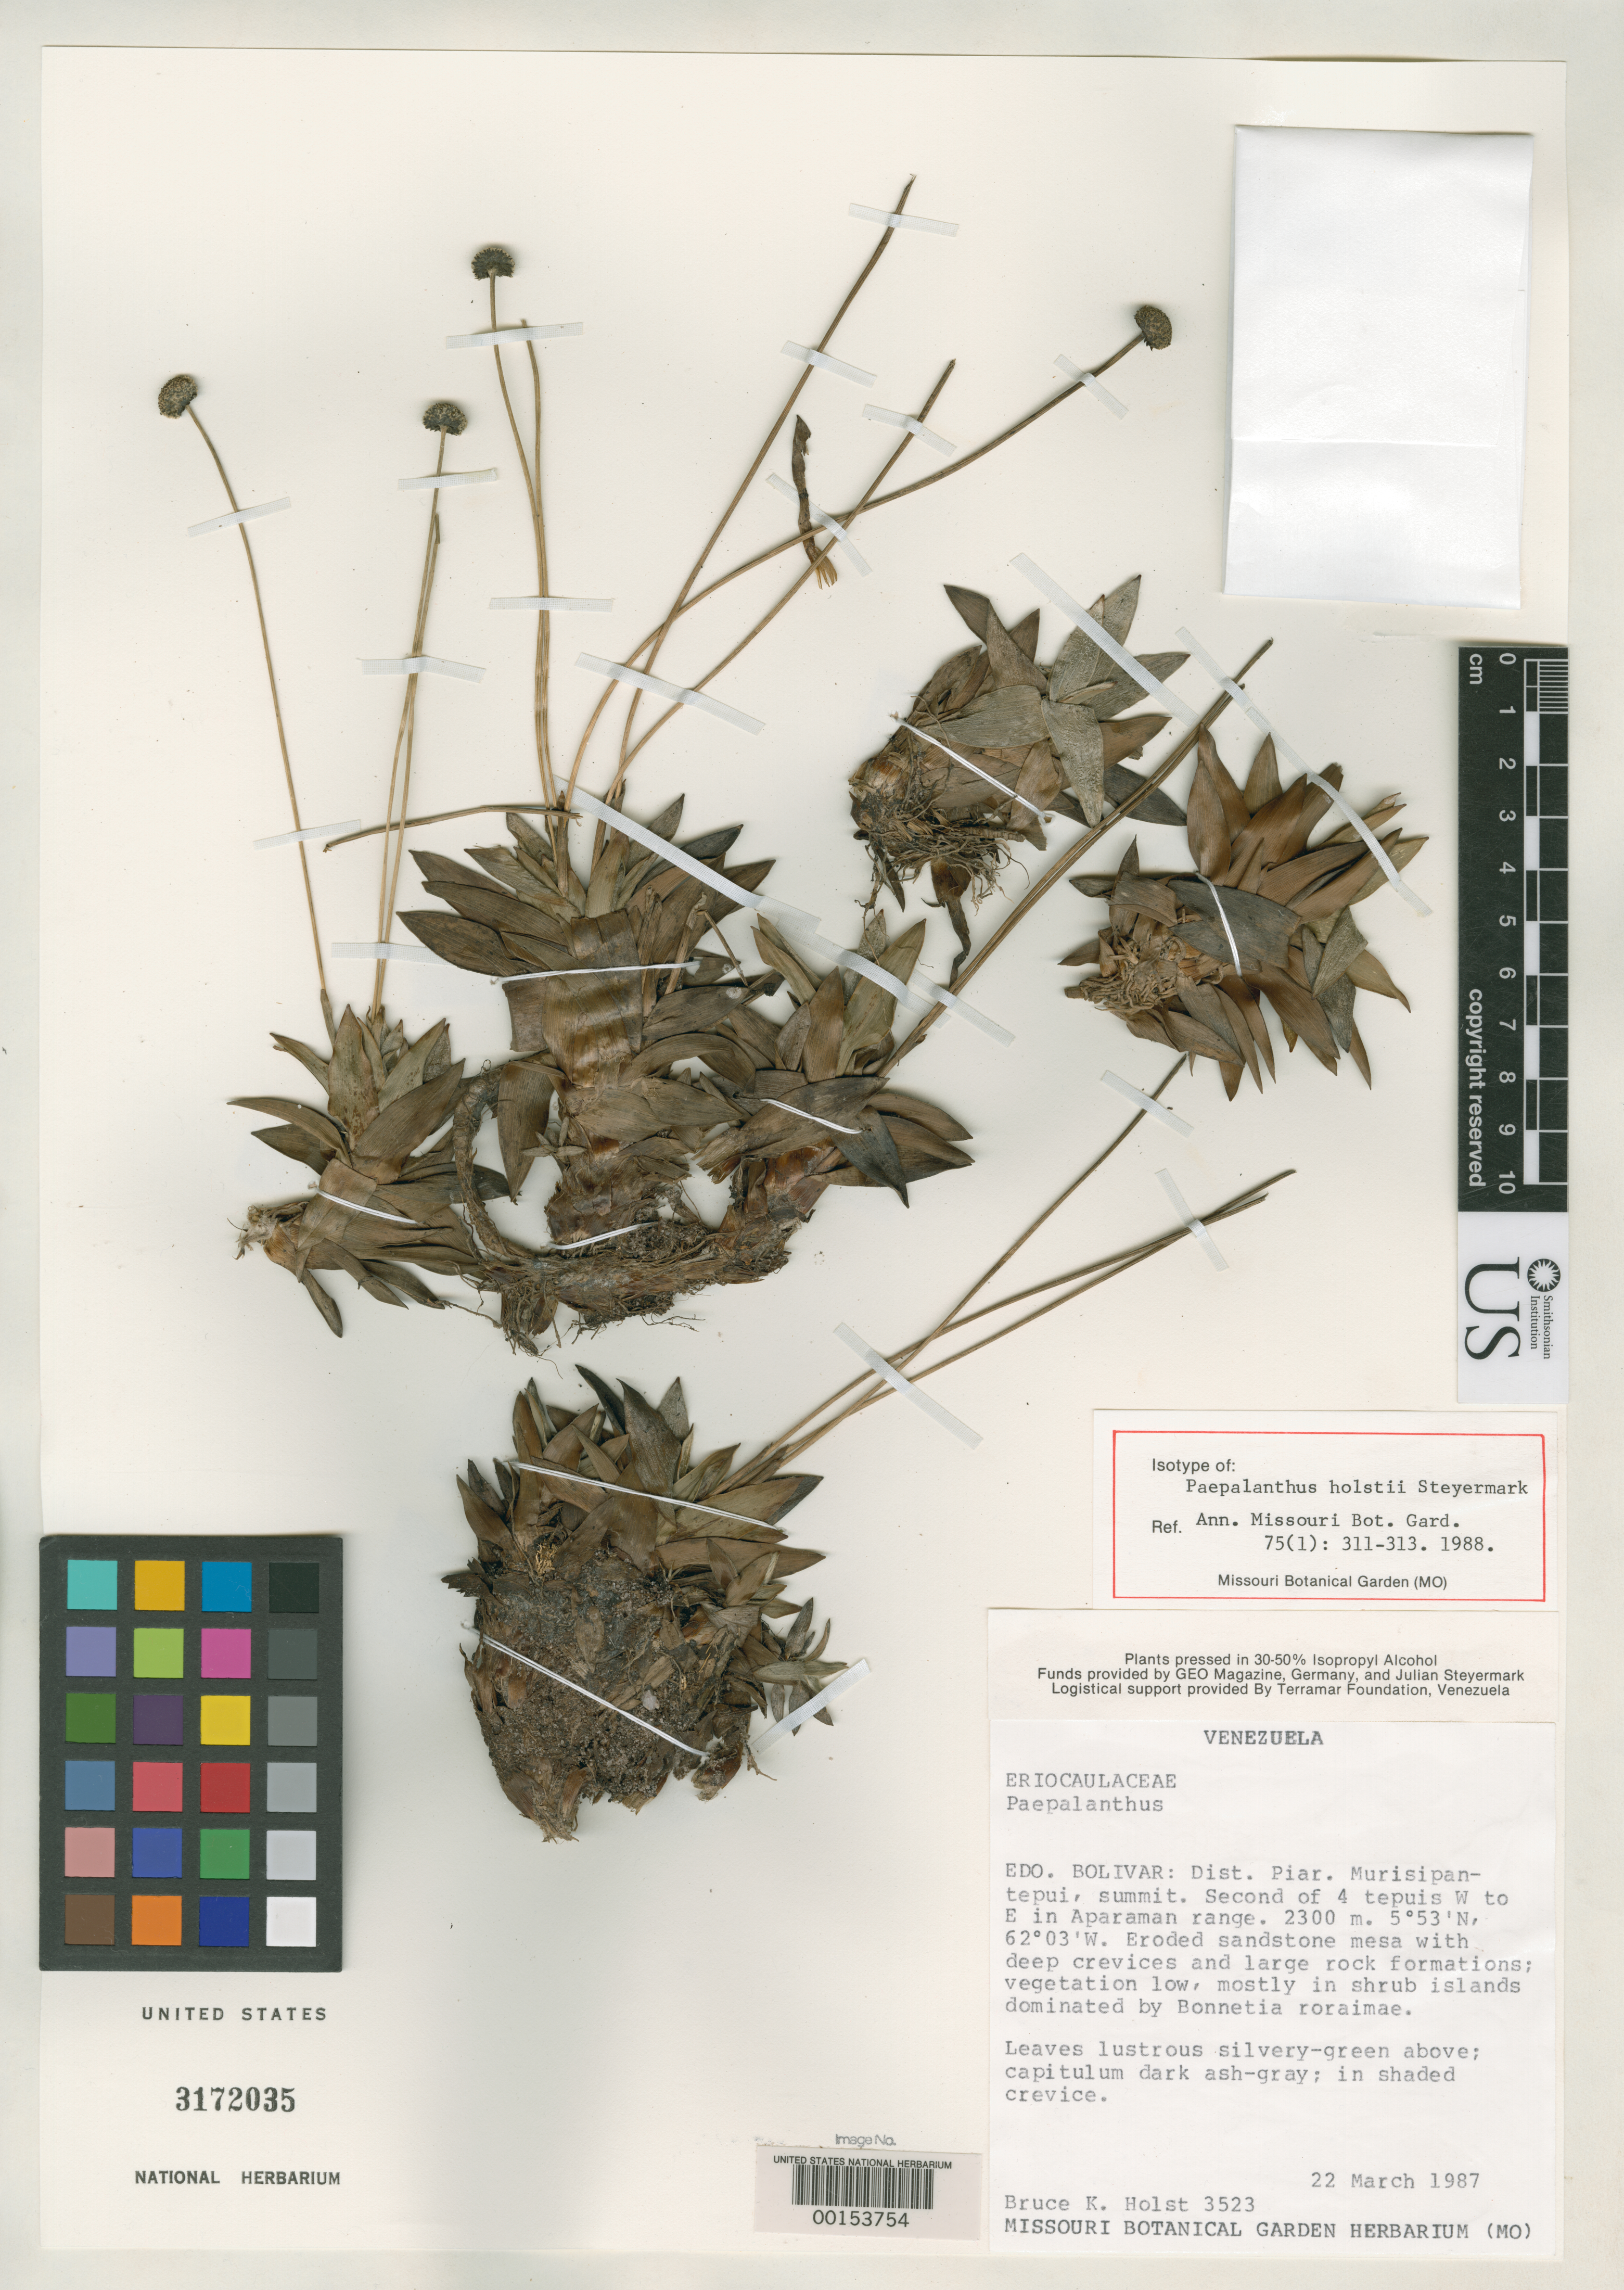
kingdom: Plantae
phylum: Tracheophyta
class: Liliopsida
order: Poales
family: Eriocaulaceae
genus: Paepalanthus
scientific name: Paepalanthus holstii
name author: Steyerm.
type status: Isotype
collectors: B. Holst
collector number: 3523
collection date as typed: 22 Mar 1987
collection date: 1987-03-22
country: Venezuela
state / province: Bolivar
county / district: Piar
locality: Murisipan-tepui, summit, second of 4 tepuis W to E in Aparaman Range.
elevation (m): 2300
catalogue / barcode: US 3172035